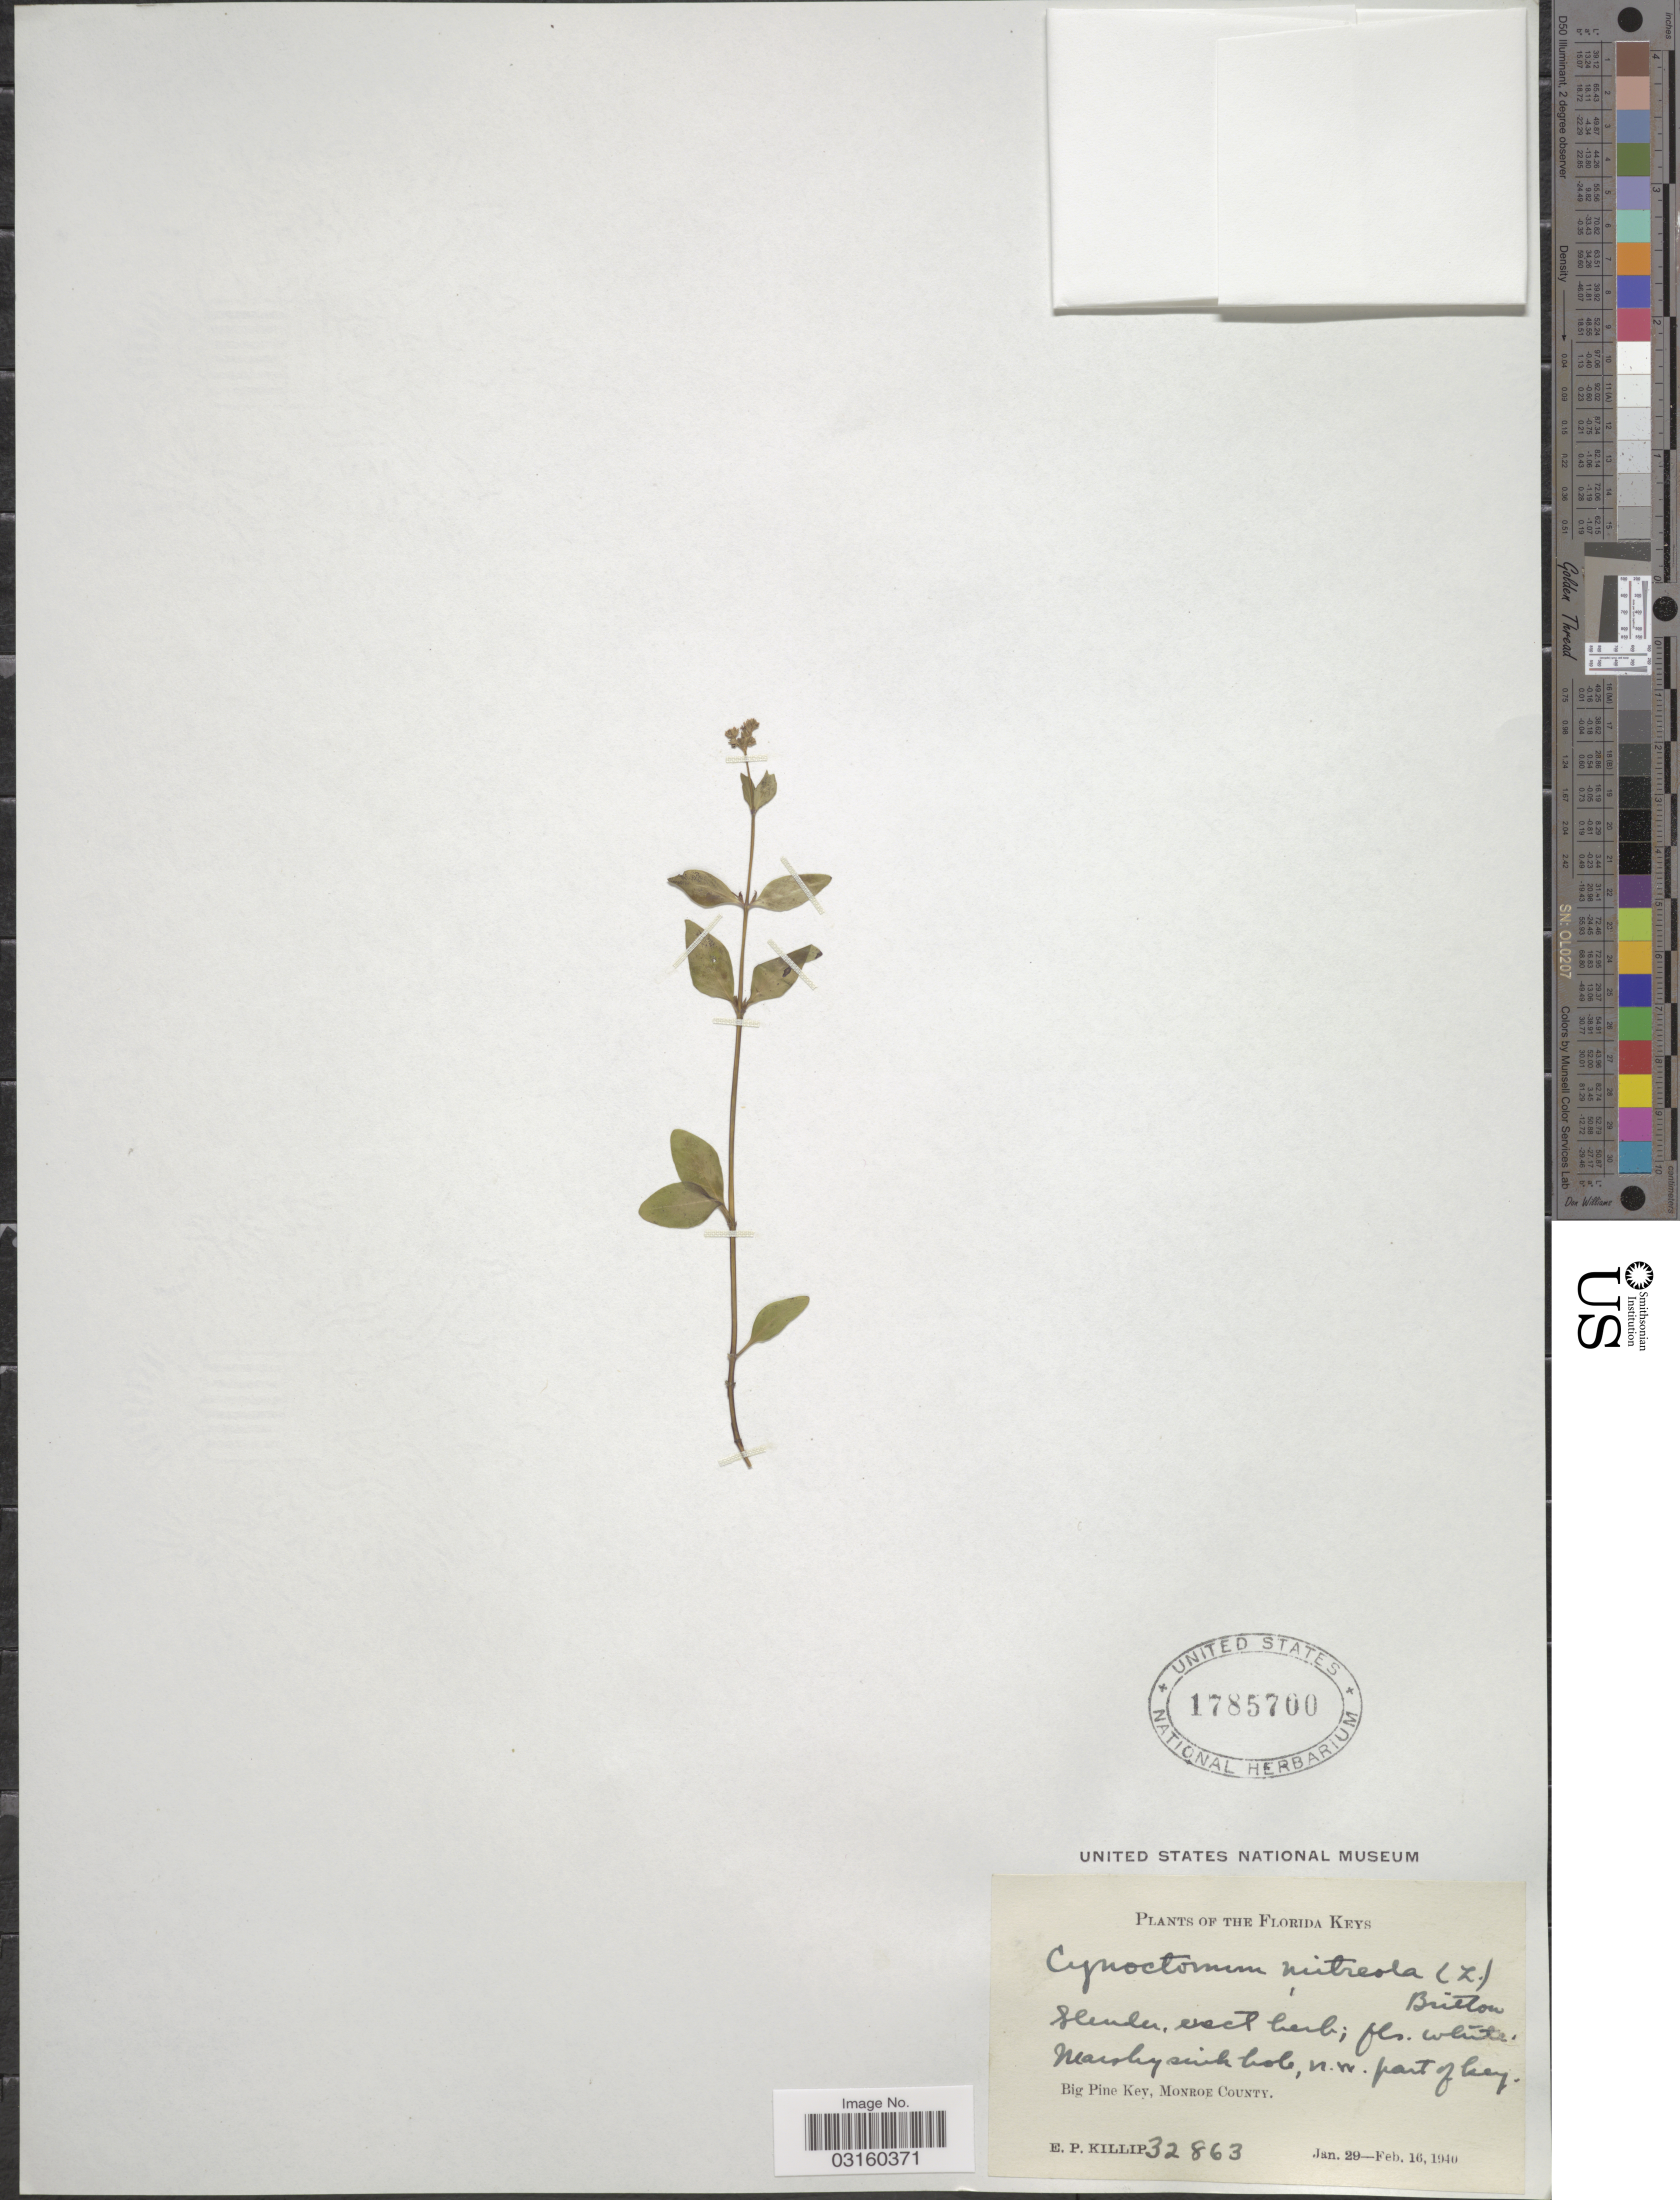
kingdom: Plantae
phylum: Tracheophyta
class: Magnoliopsida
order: Gentianales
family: Loganiaceae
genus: Mitreola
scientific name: Mitreola petiolata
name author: (J.F. Gmel.) Torr. & A. Gray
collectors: E. P. Killip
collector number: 32863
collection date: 1940-01-29/1940-02-16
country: United States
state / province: Florida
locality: The Florida Keys, Marshy sinkhole, n.w. part of key, Big Pine Key, Monroe County.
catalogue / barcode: US 1785700